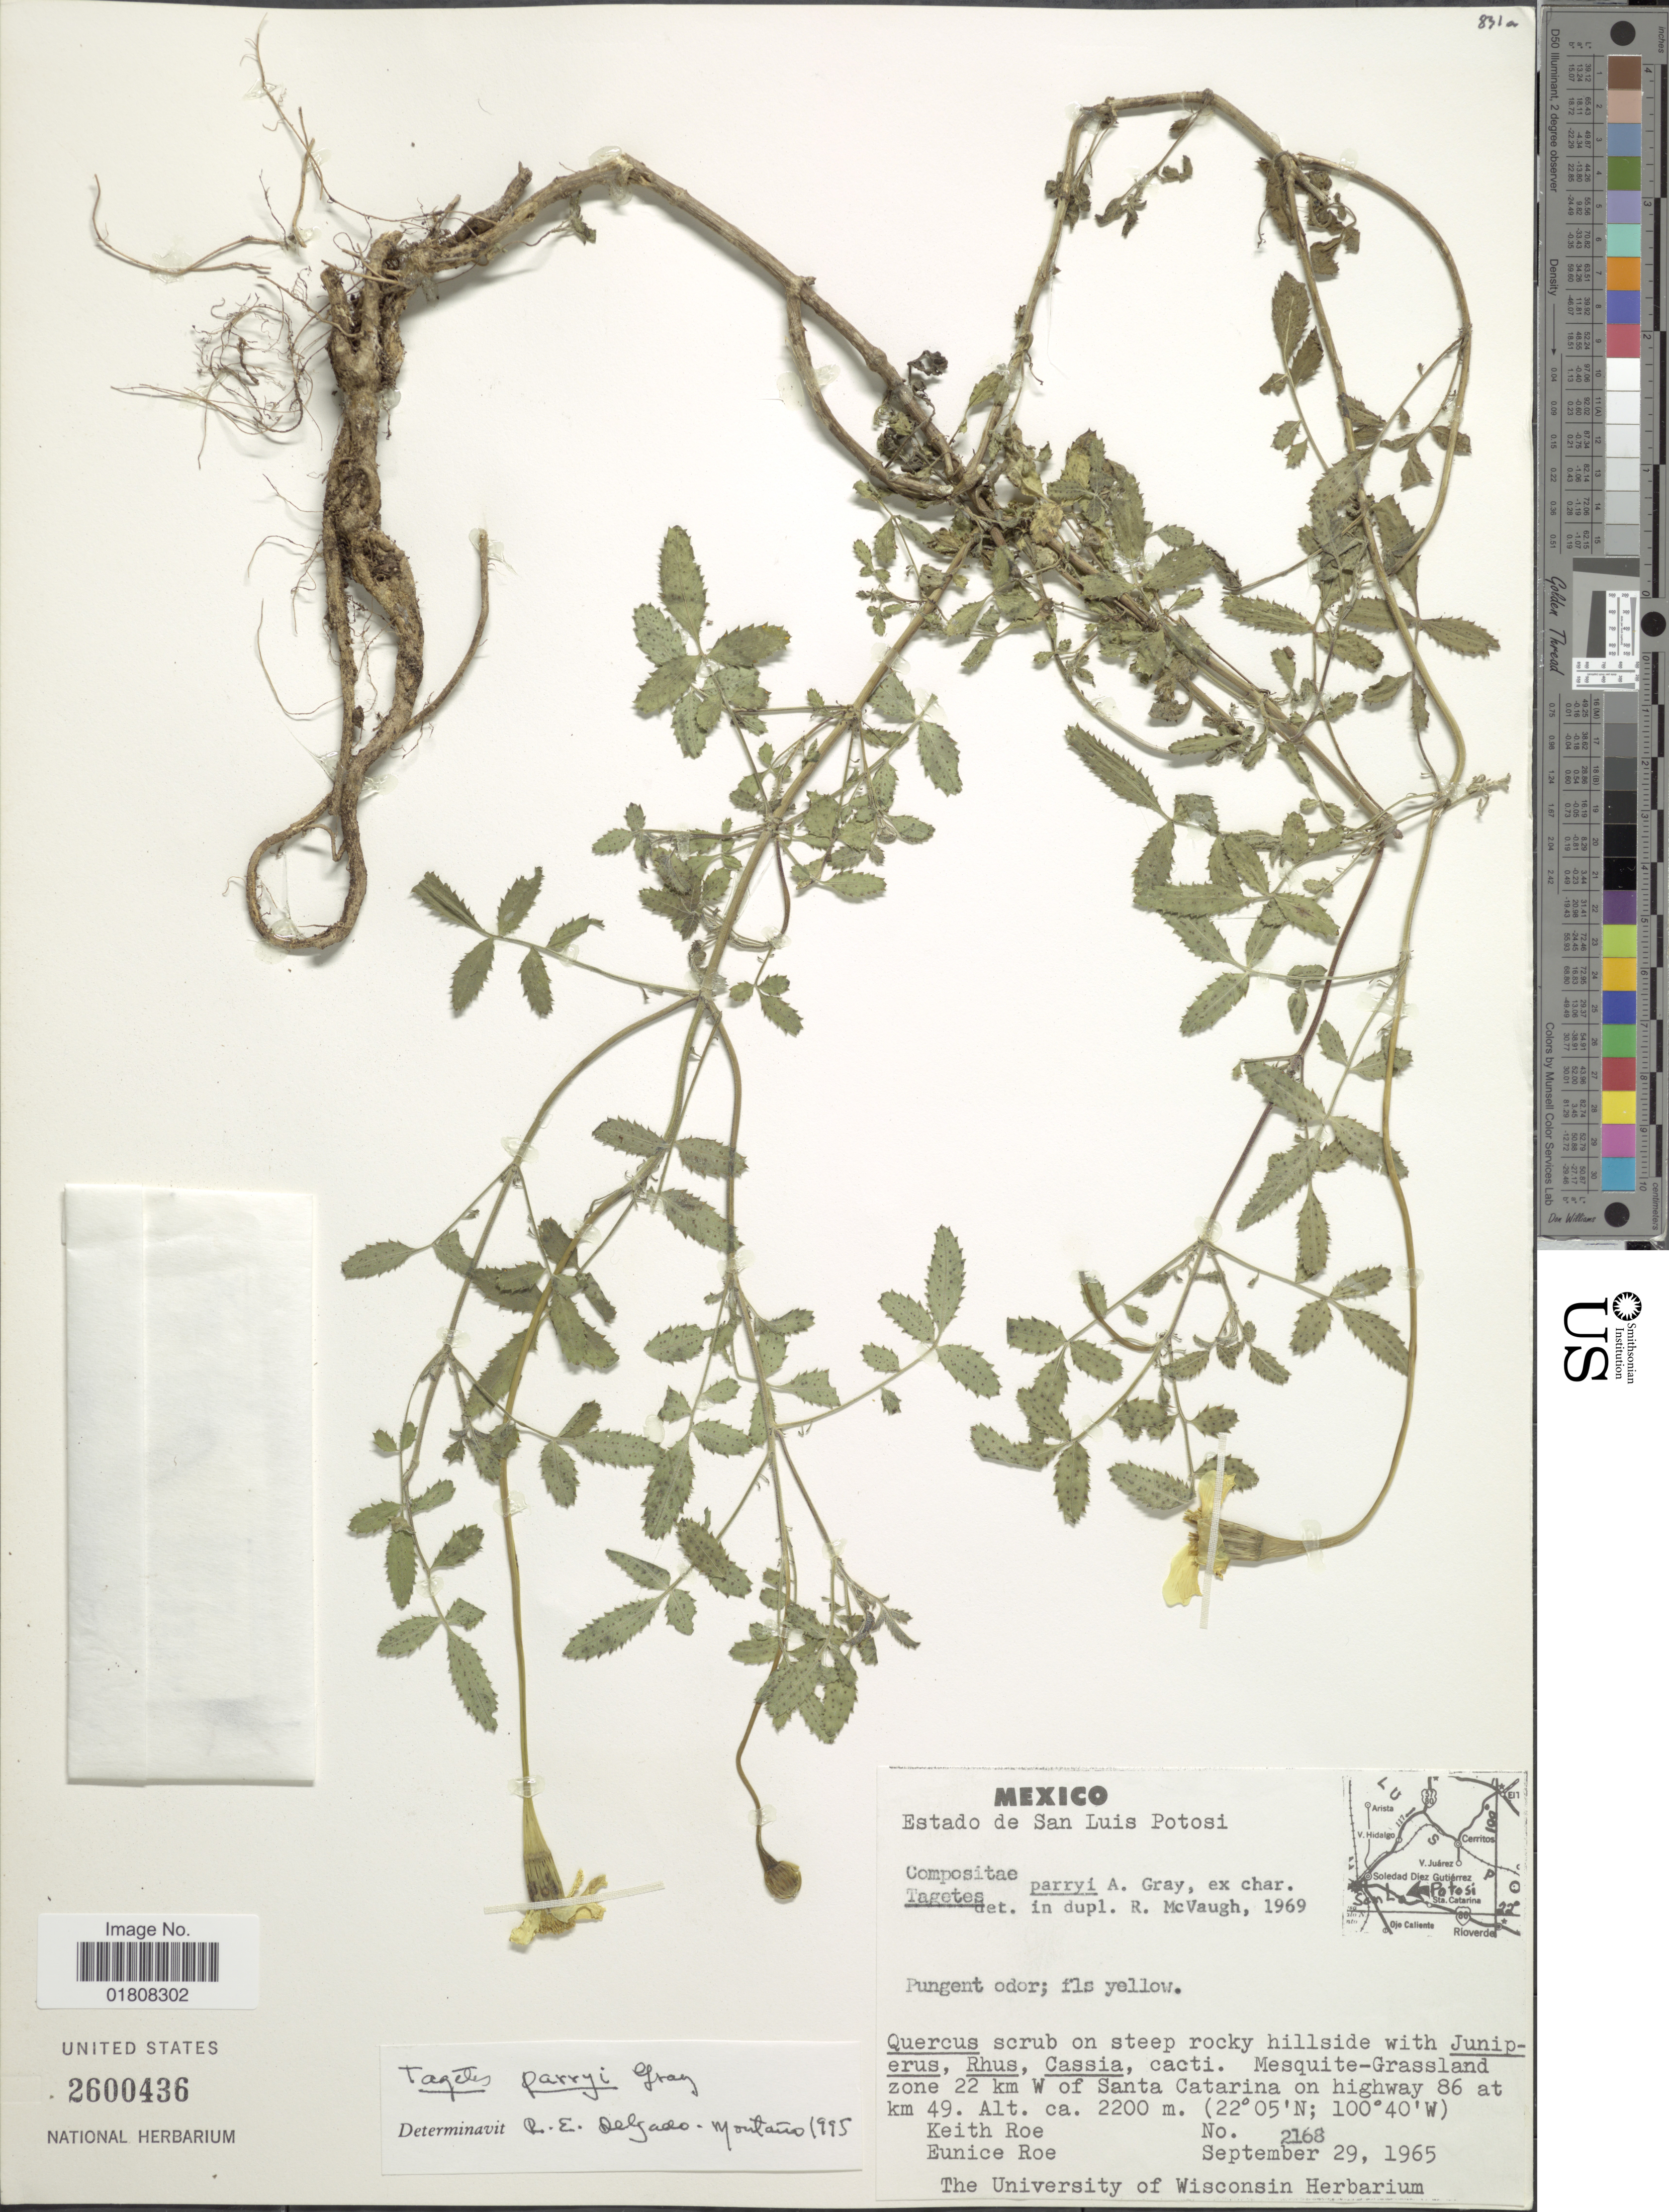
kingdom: Plantae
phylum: Tracheophyta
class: Magnoliopsida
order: Asterales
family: Asteraceae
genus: Tagetes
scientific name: Tagetes parryi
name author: A. Gray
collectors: K. E. Roe & E. Roe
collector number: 2168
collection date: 1965-09-29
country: Mexico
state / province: San Luis Potosí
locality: Mesquite-Grassland zone 22 km W of Santa Catarina on highway 86 at km 49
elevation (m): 2200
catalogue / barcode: US 2600436